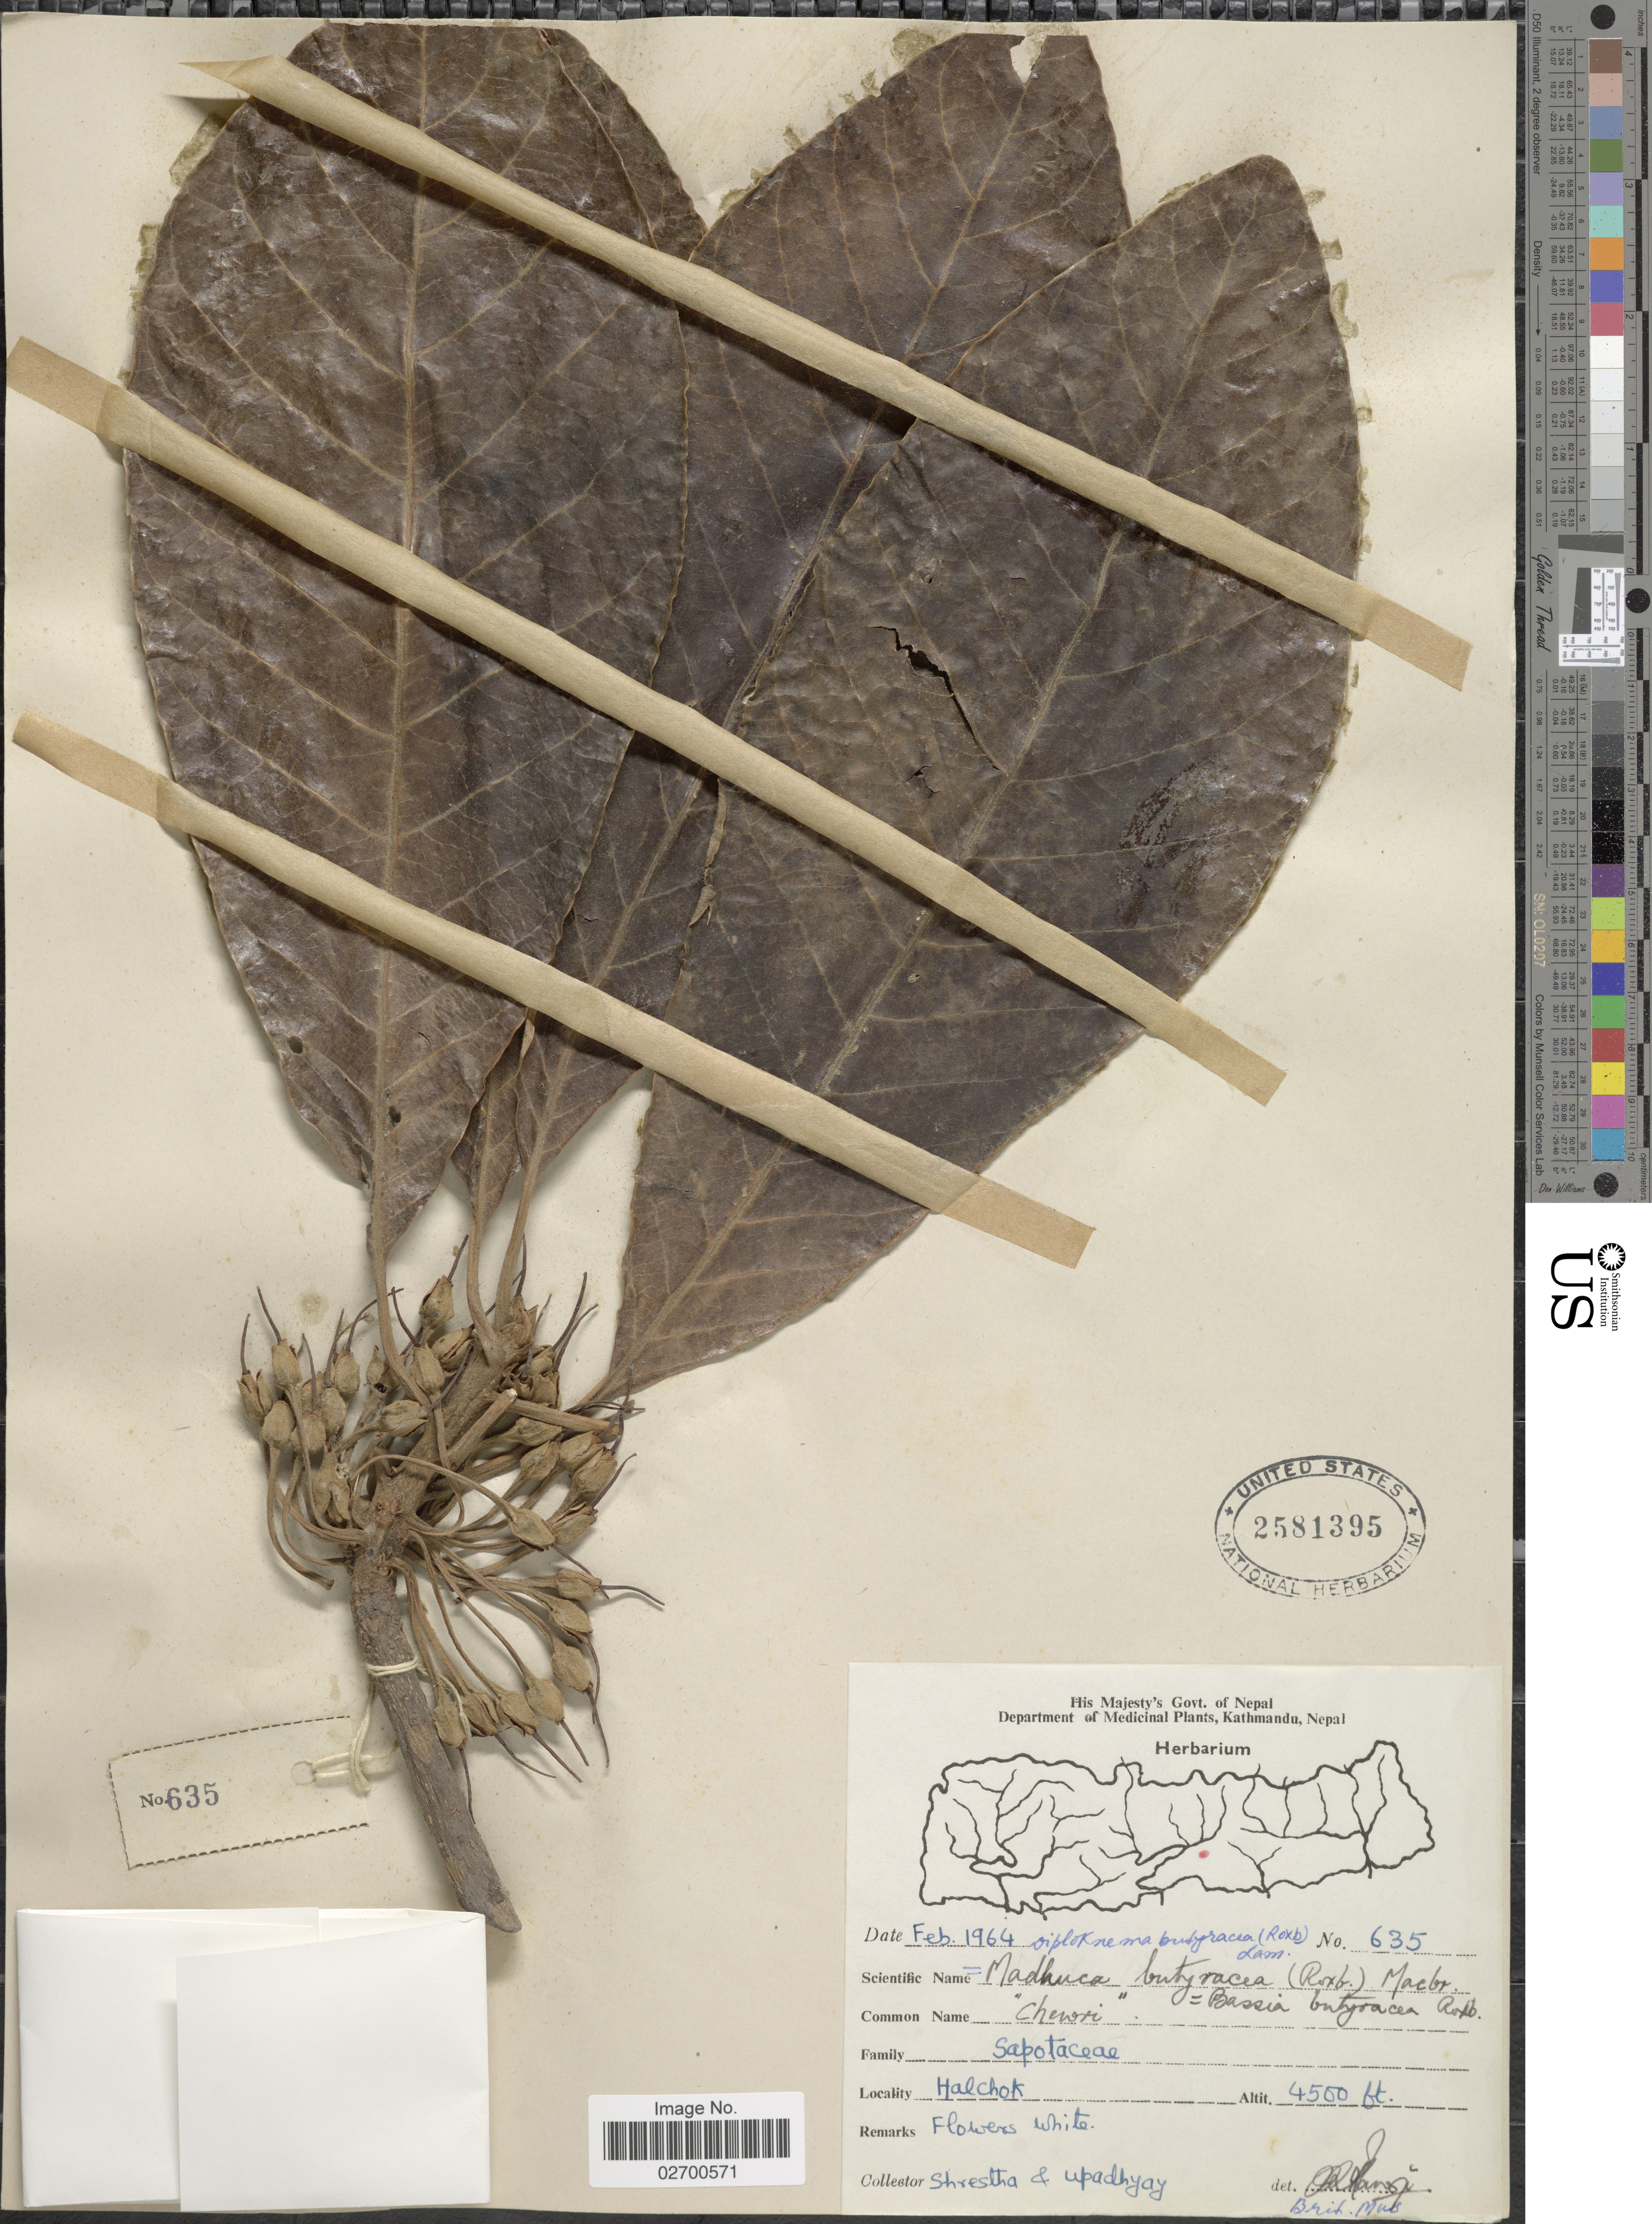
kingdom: Plantae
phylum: Tracheophyta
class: Magnoliopsida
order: Ericales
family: Sapotaceae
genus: Diploknema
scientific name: Diploknema butyracea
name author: (Roxb.) H.J. Lam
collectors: -. Shrestha & Upadhyay, --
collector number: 635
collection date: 1964-02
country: Nepal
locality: Halchok.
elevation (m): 1372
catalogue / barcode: US 2581395